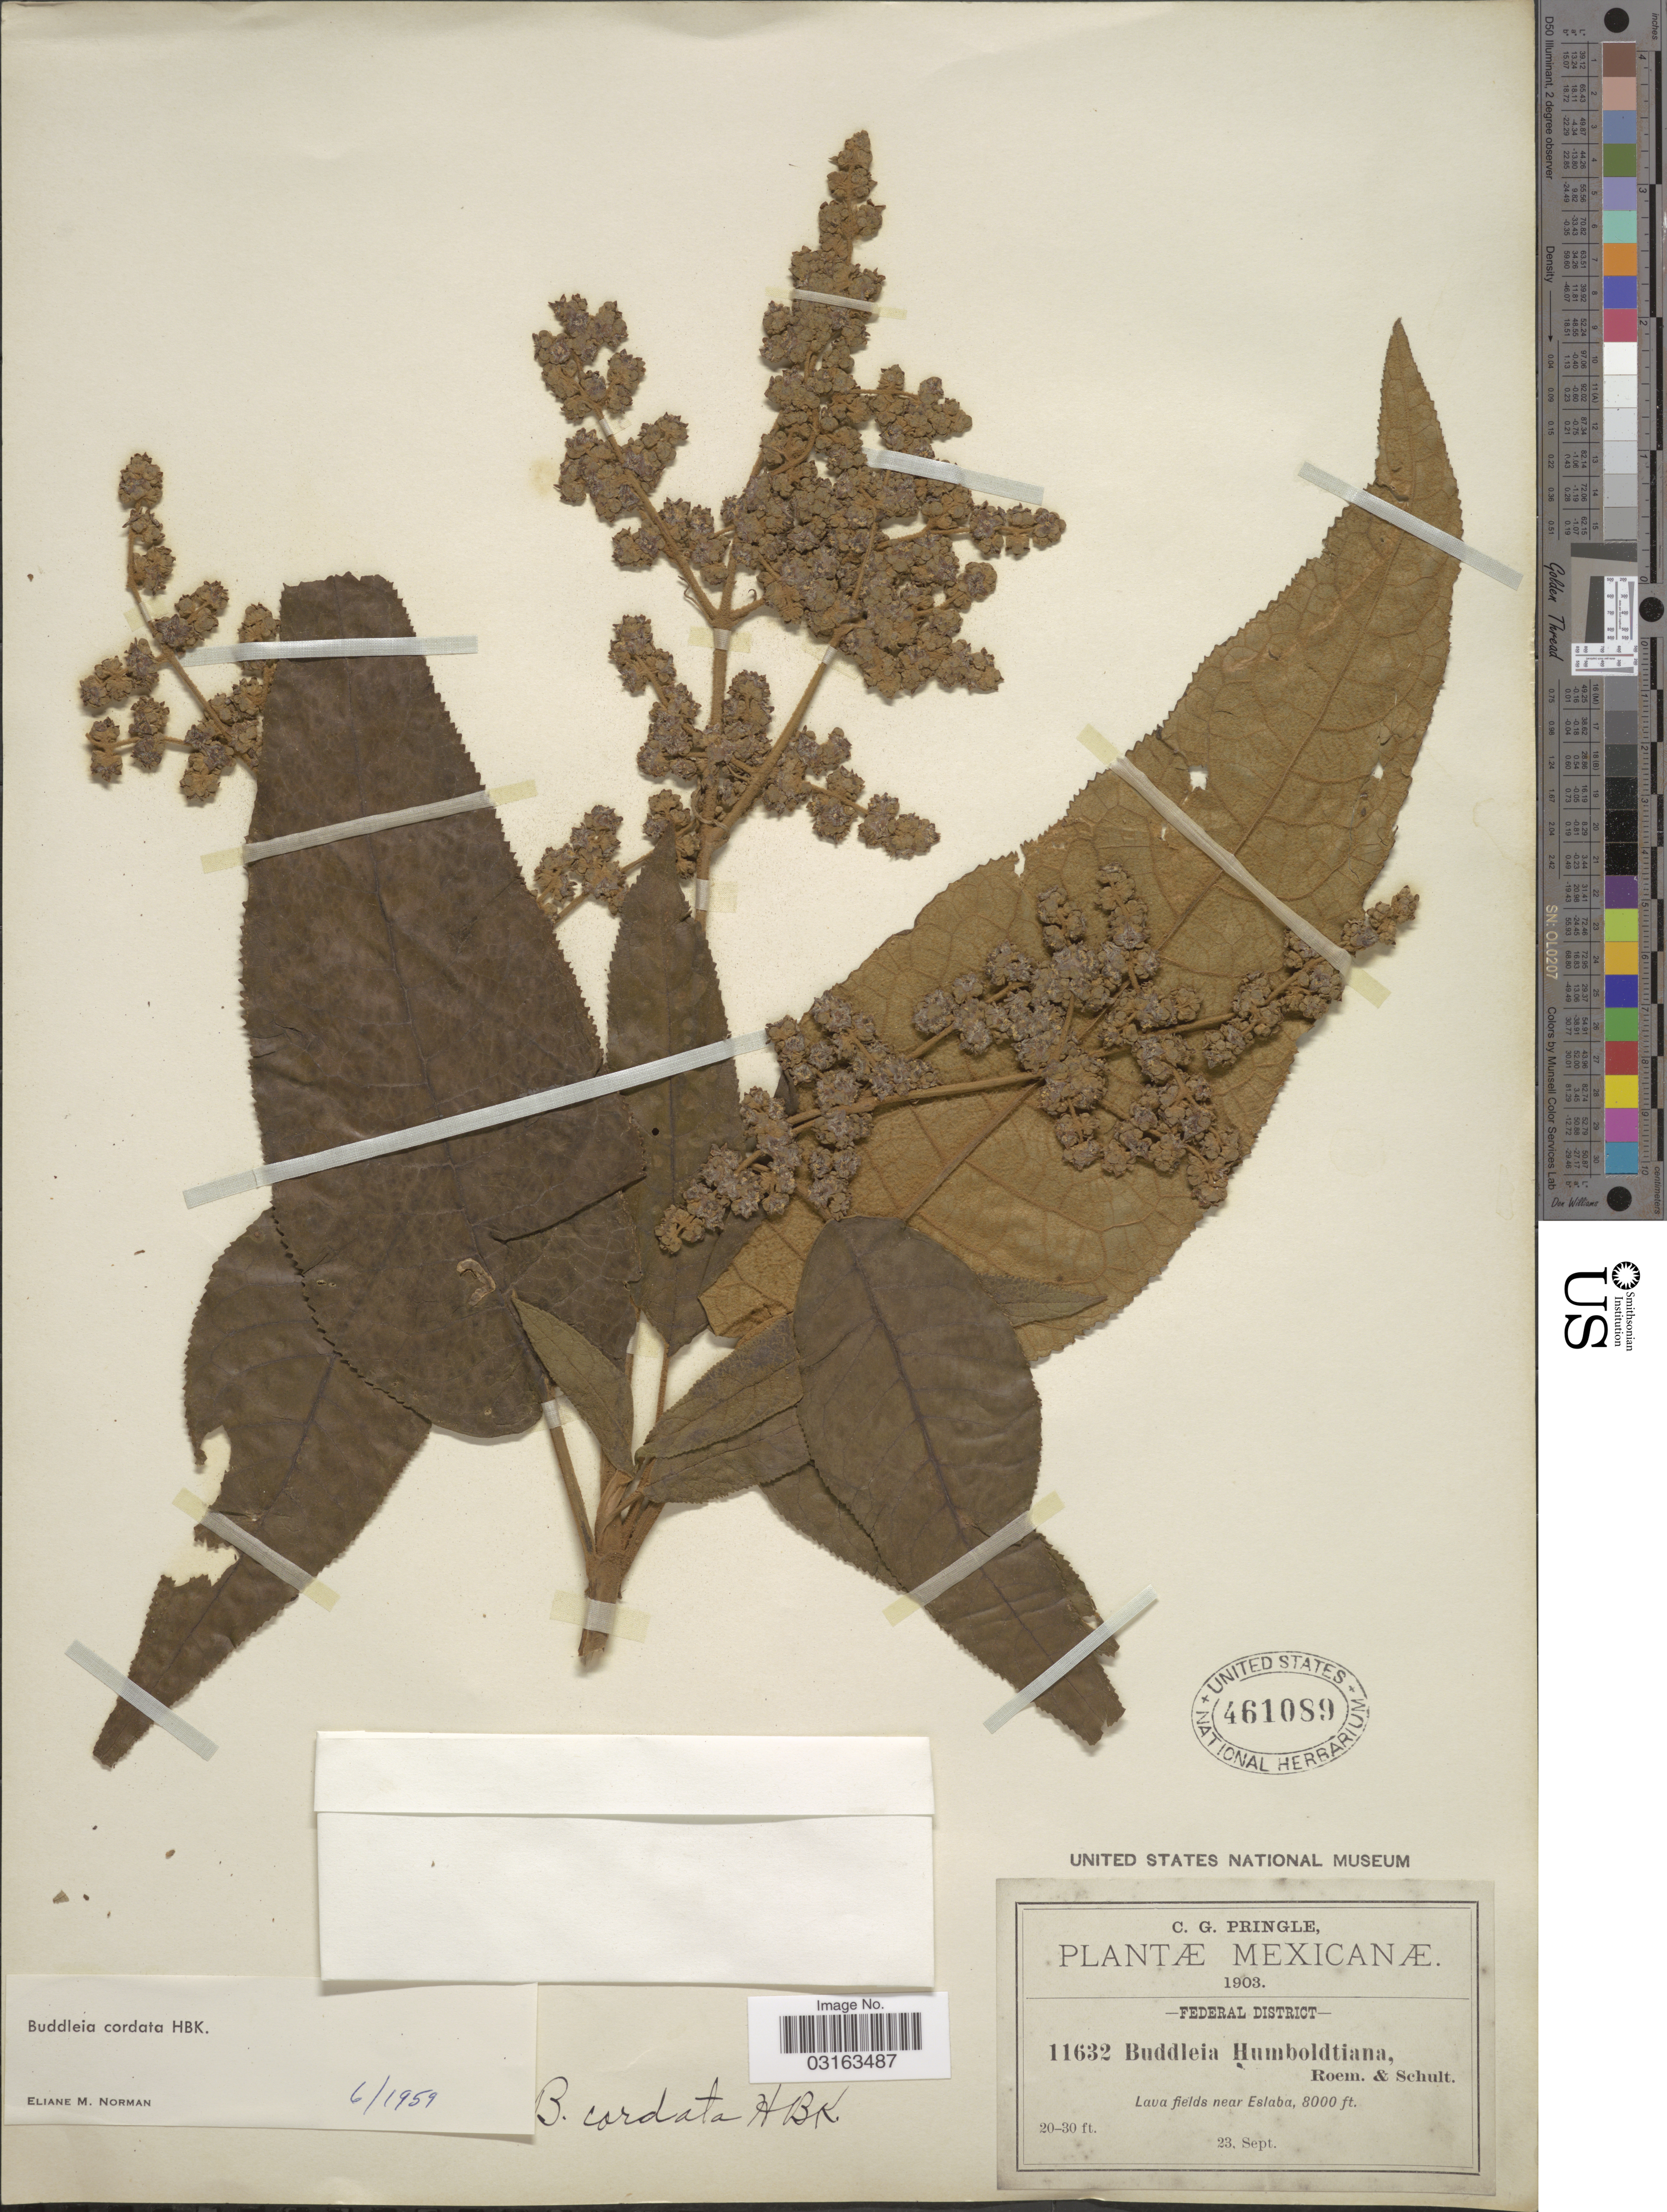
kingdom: Plantae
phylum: Tracheophyta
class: Magnoliopsida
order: Lamiales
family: Scrophulariaceae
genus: Buddleja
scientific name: Buddleja cordata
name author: Kunth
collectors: C. G. Pringle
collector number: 11632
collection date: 1903-09-23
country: Mexico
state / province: Distrito Federal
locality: Near Eslaba.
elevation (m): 2438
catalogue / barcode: US 461089